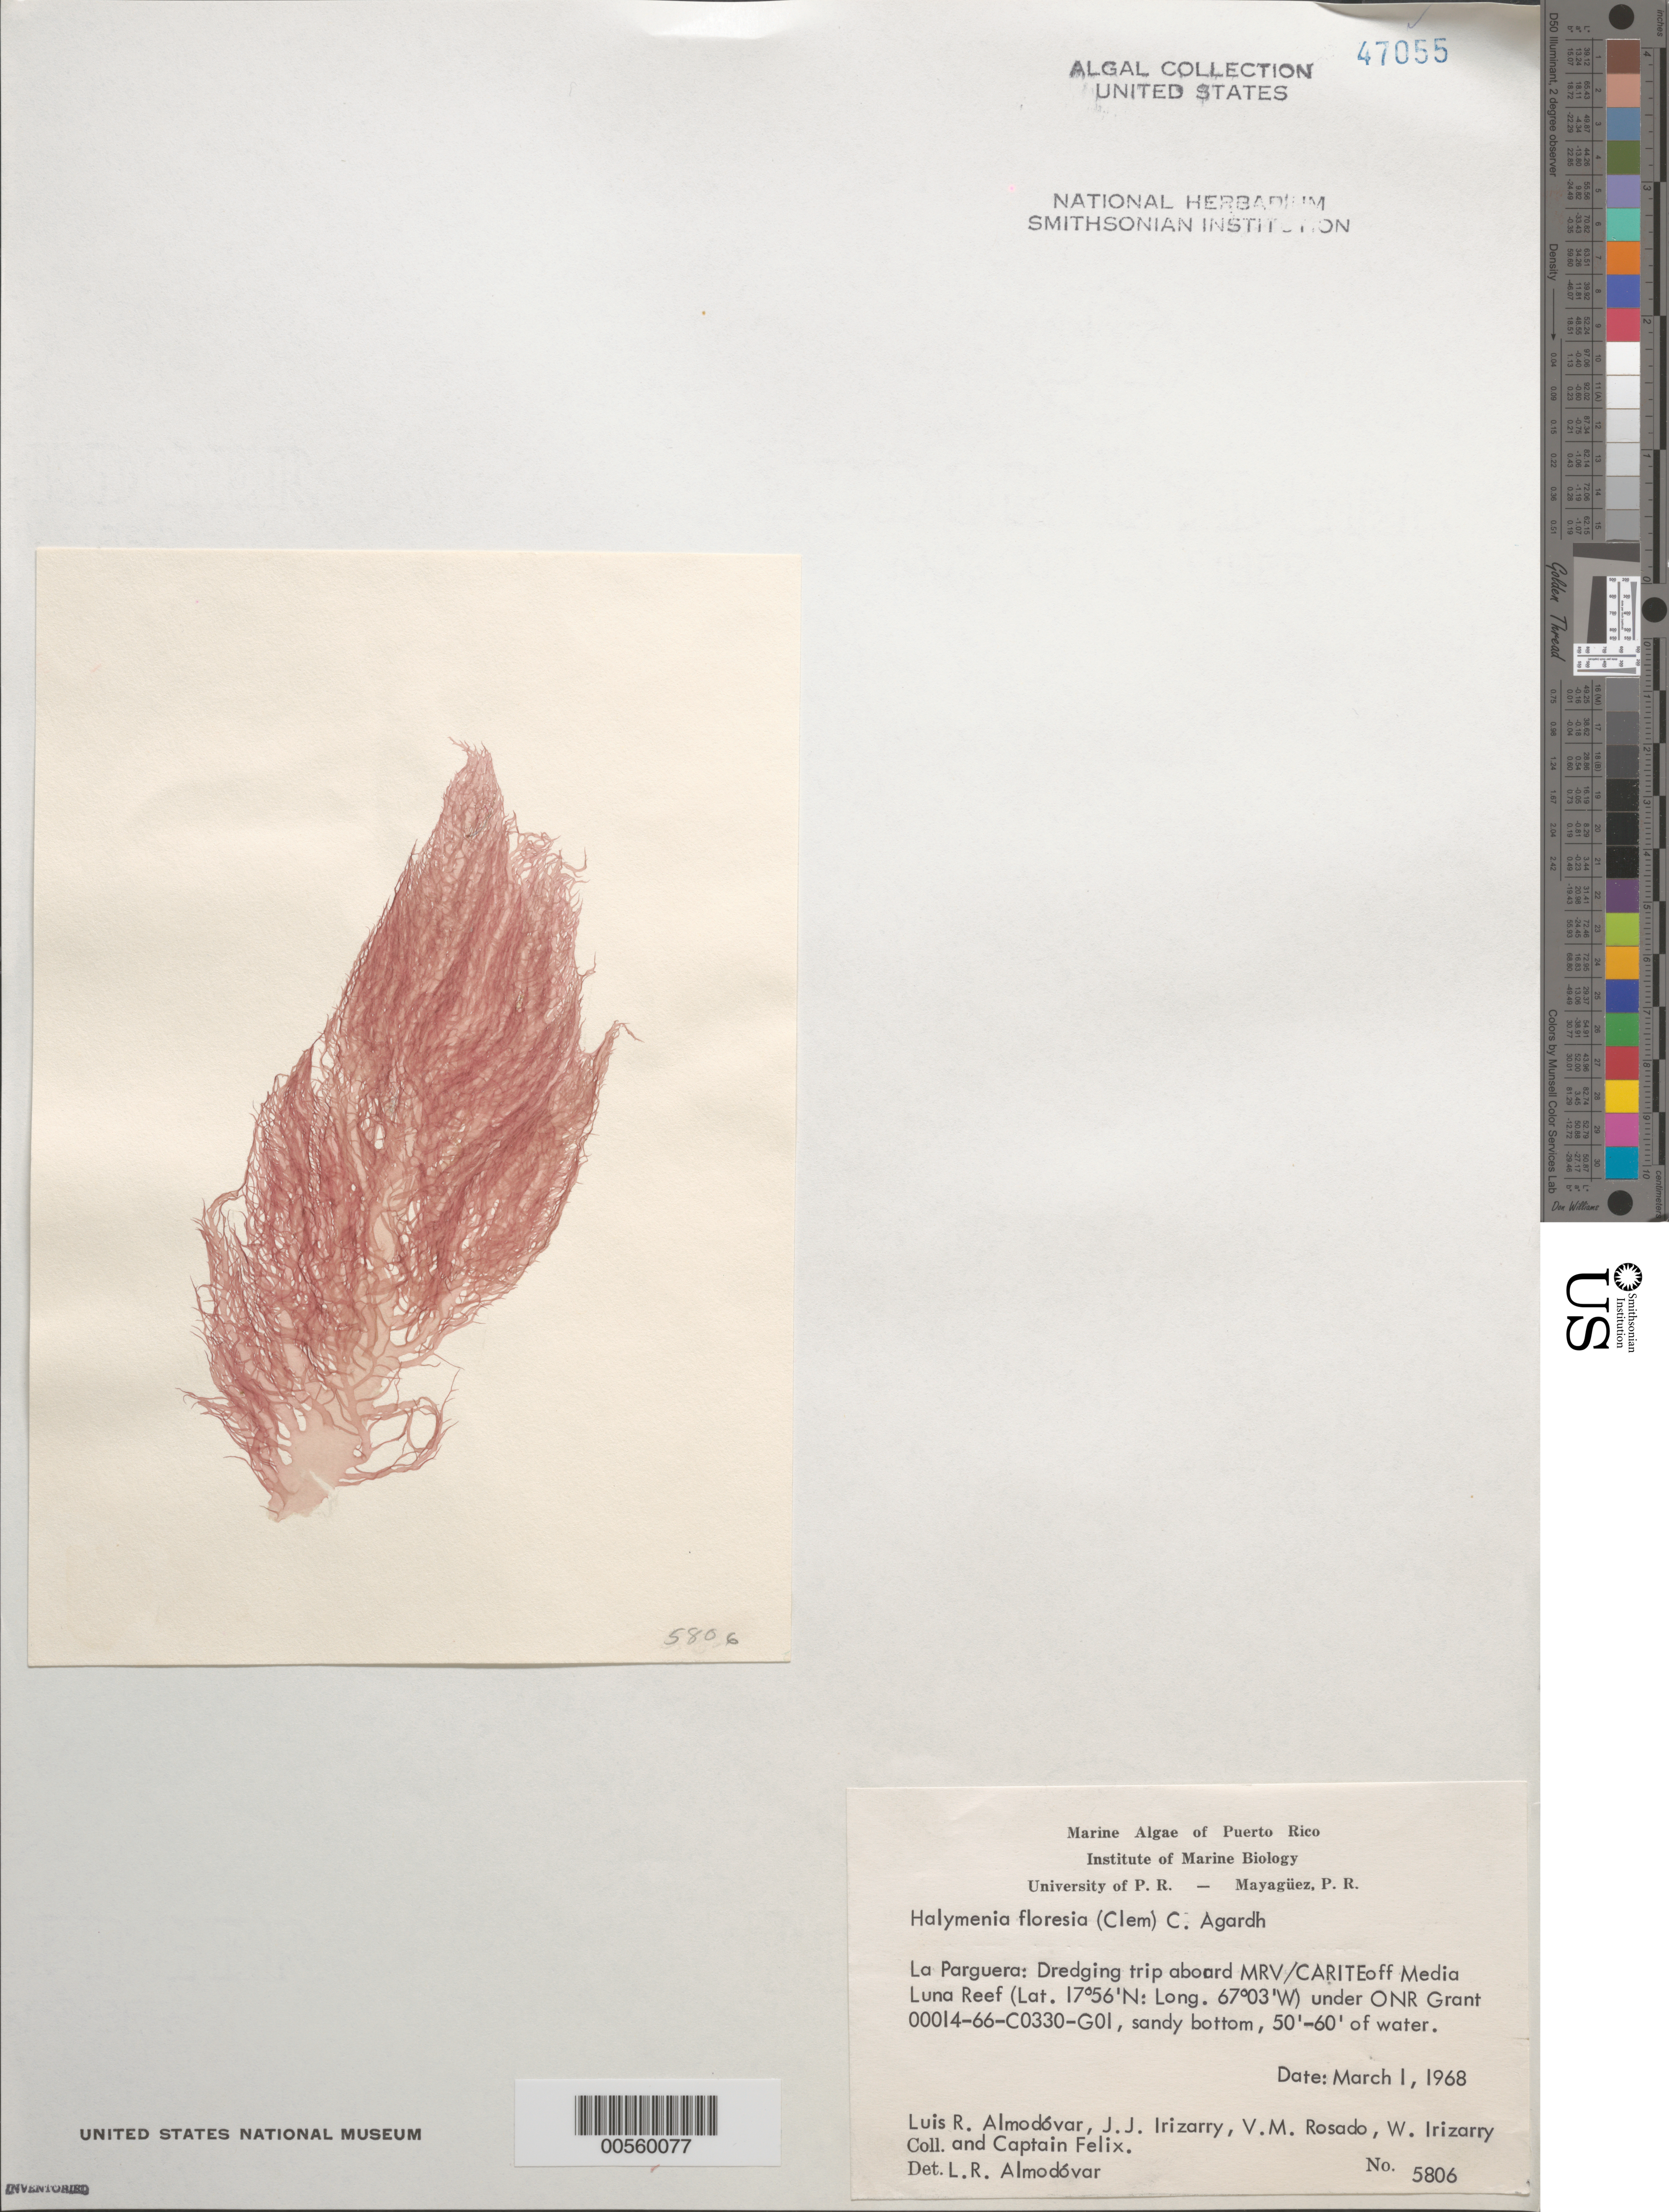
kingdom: Plantae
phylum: Rhodophyta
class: Florideophyceae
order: Halymeniales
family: Halymeniaceae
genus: Halymenia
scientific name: Halymenia floresii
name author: (Clemente) C. Agardh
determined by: Almodovar, L. R.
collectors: L. Almodovar, J. Irizarry, V. Rosado, W. Irizarry & C. Felix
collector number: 5806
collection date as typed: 01 Mar 1968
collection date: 1968-03-01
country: Puerto Rico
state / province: Lajas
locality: La Parguera, off Media Luna Reef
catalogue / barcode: US 47055